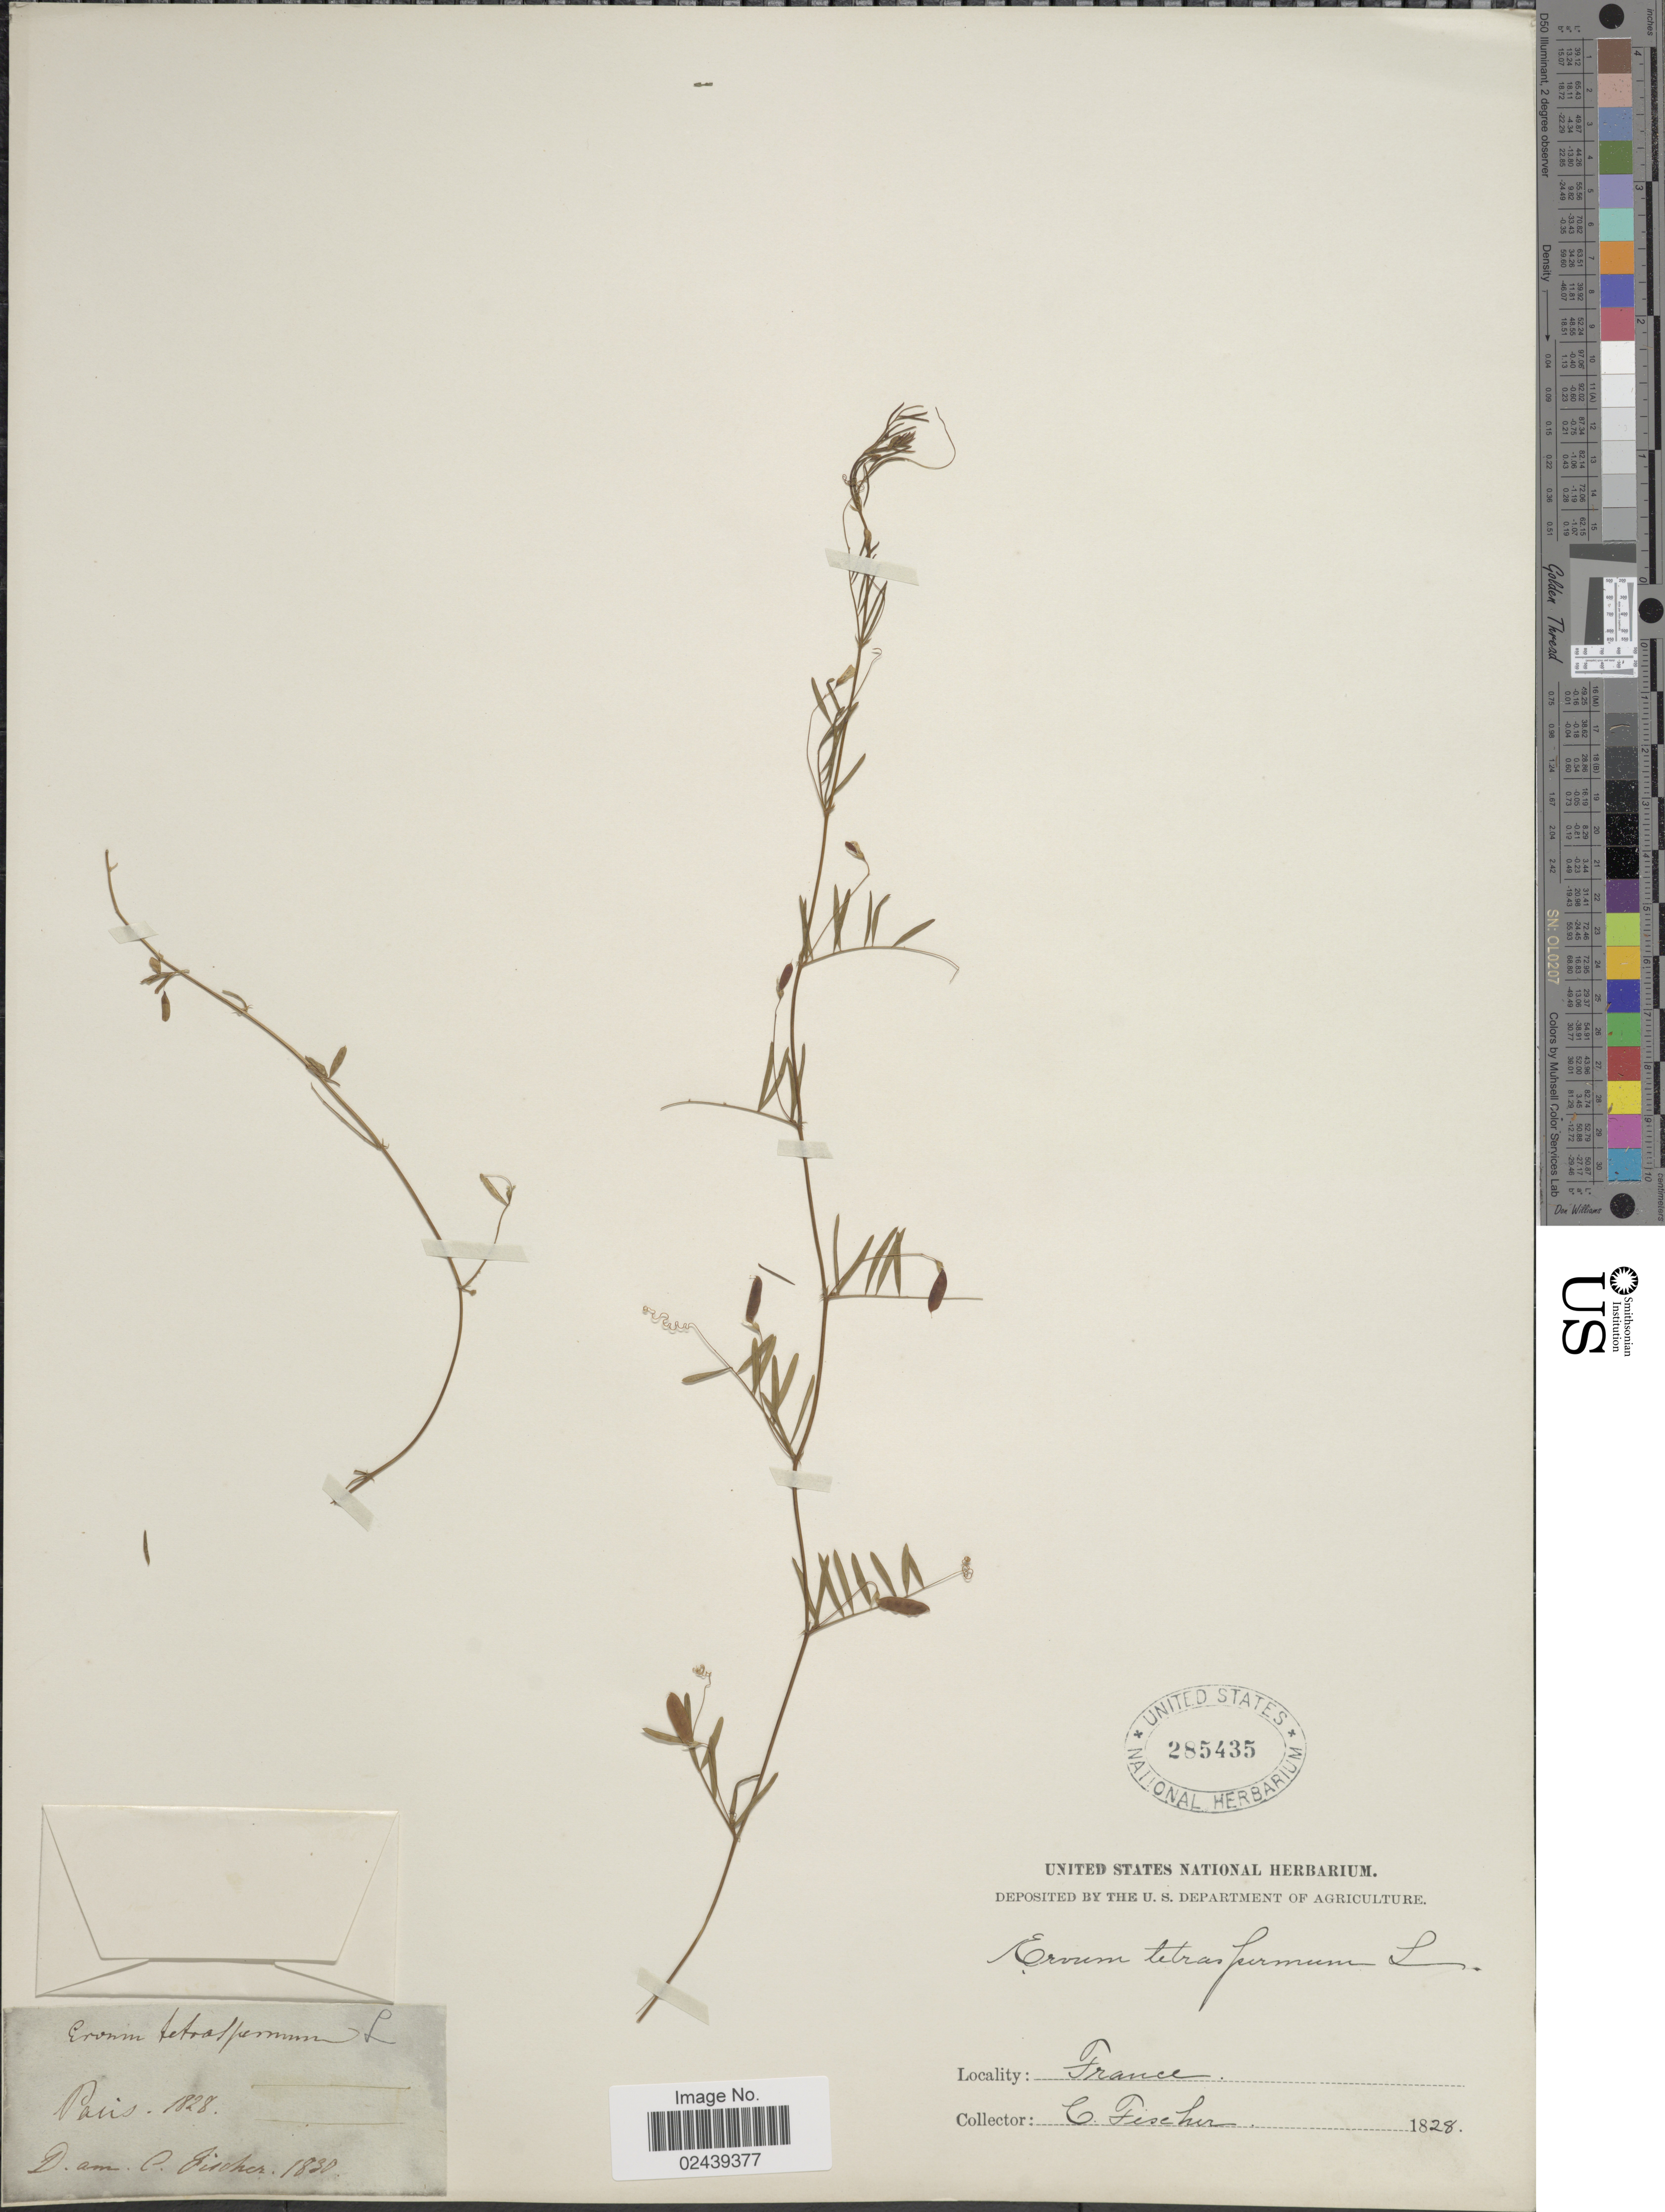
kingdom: Plantae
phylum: Tracheophyta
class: Magnoliopsida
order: Fabales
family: Fabaceae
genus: Vicia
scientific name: Vicia tetrasperma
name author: (L.) Schreb.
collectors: C. E. C. Fischer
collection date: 1828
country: France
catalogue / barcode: US 285435